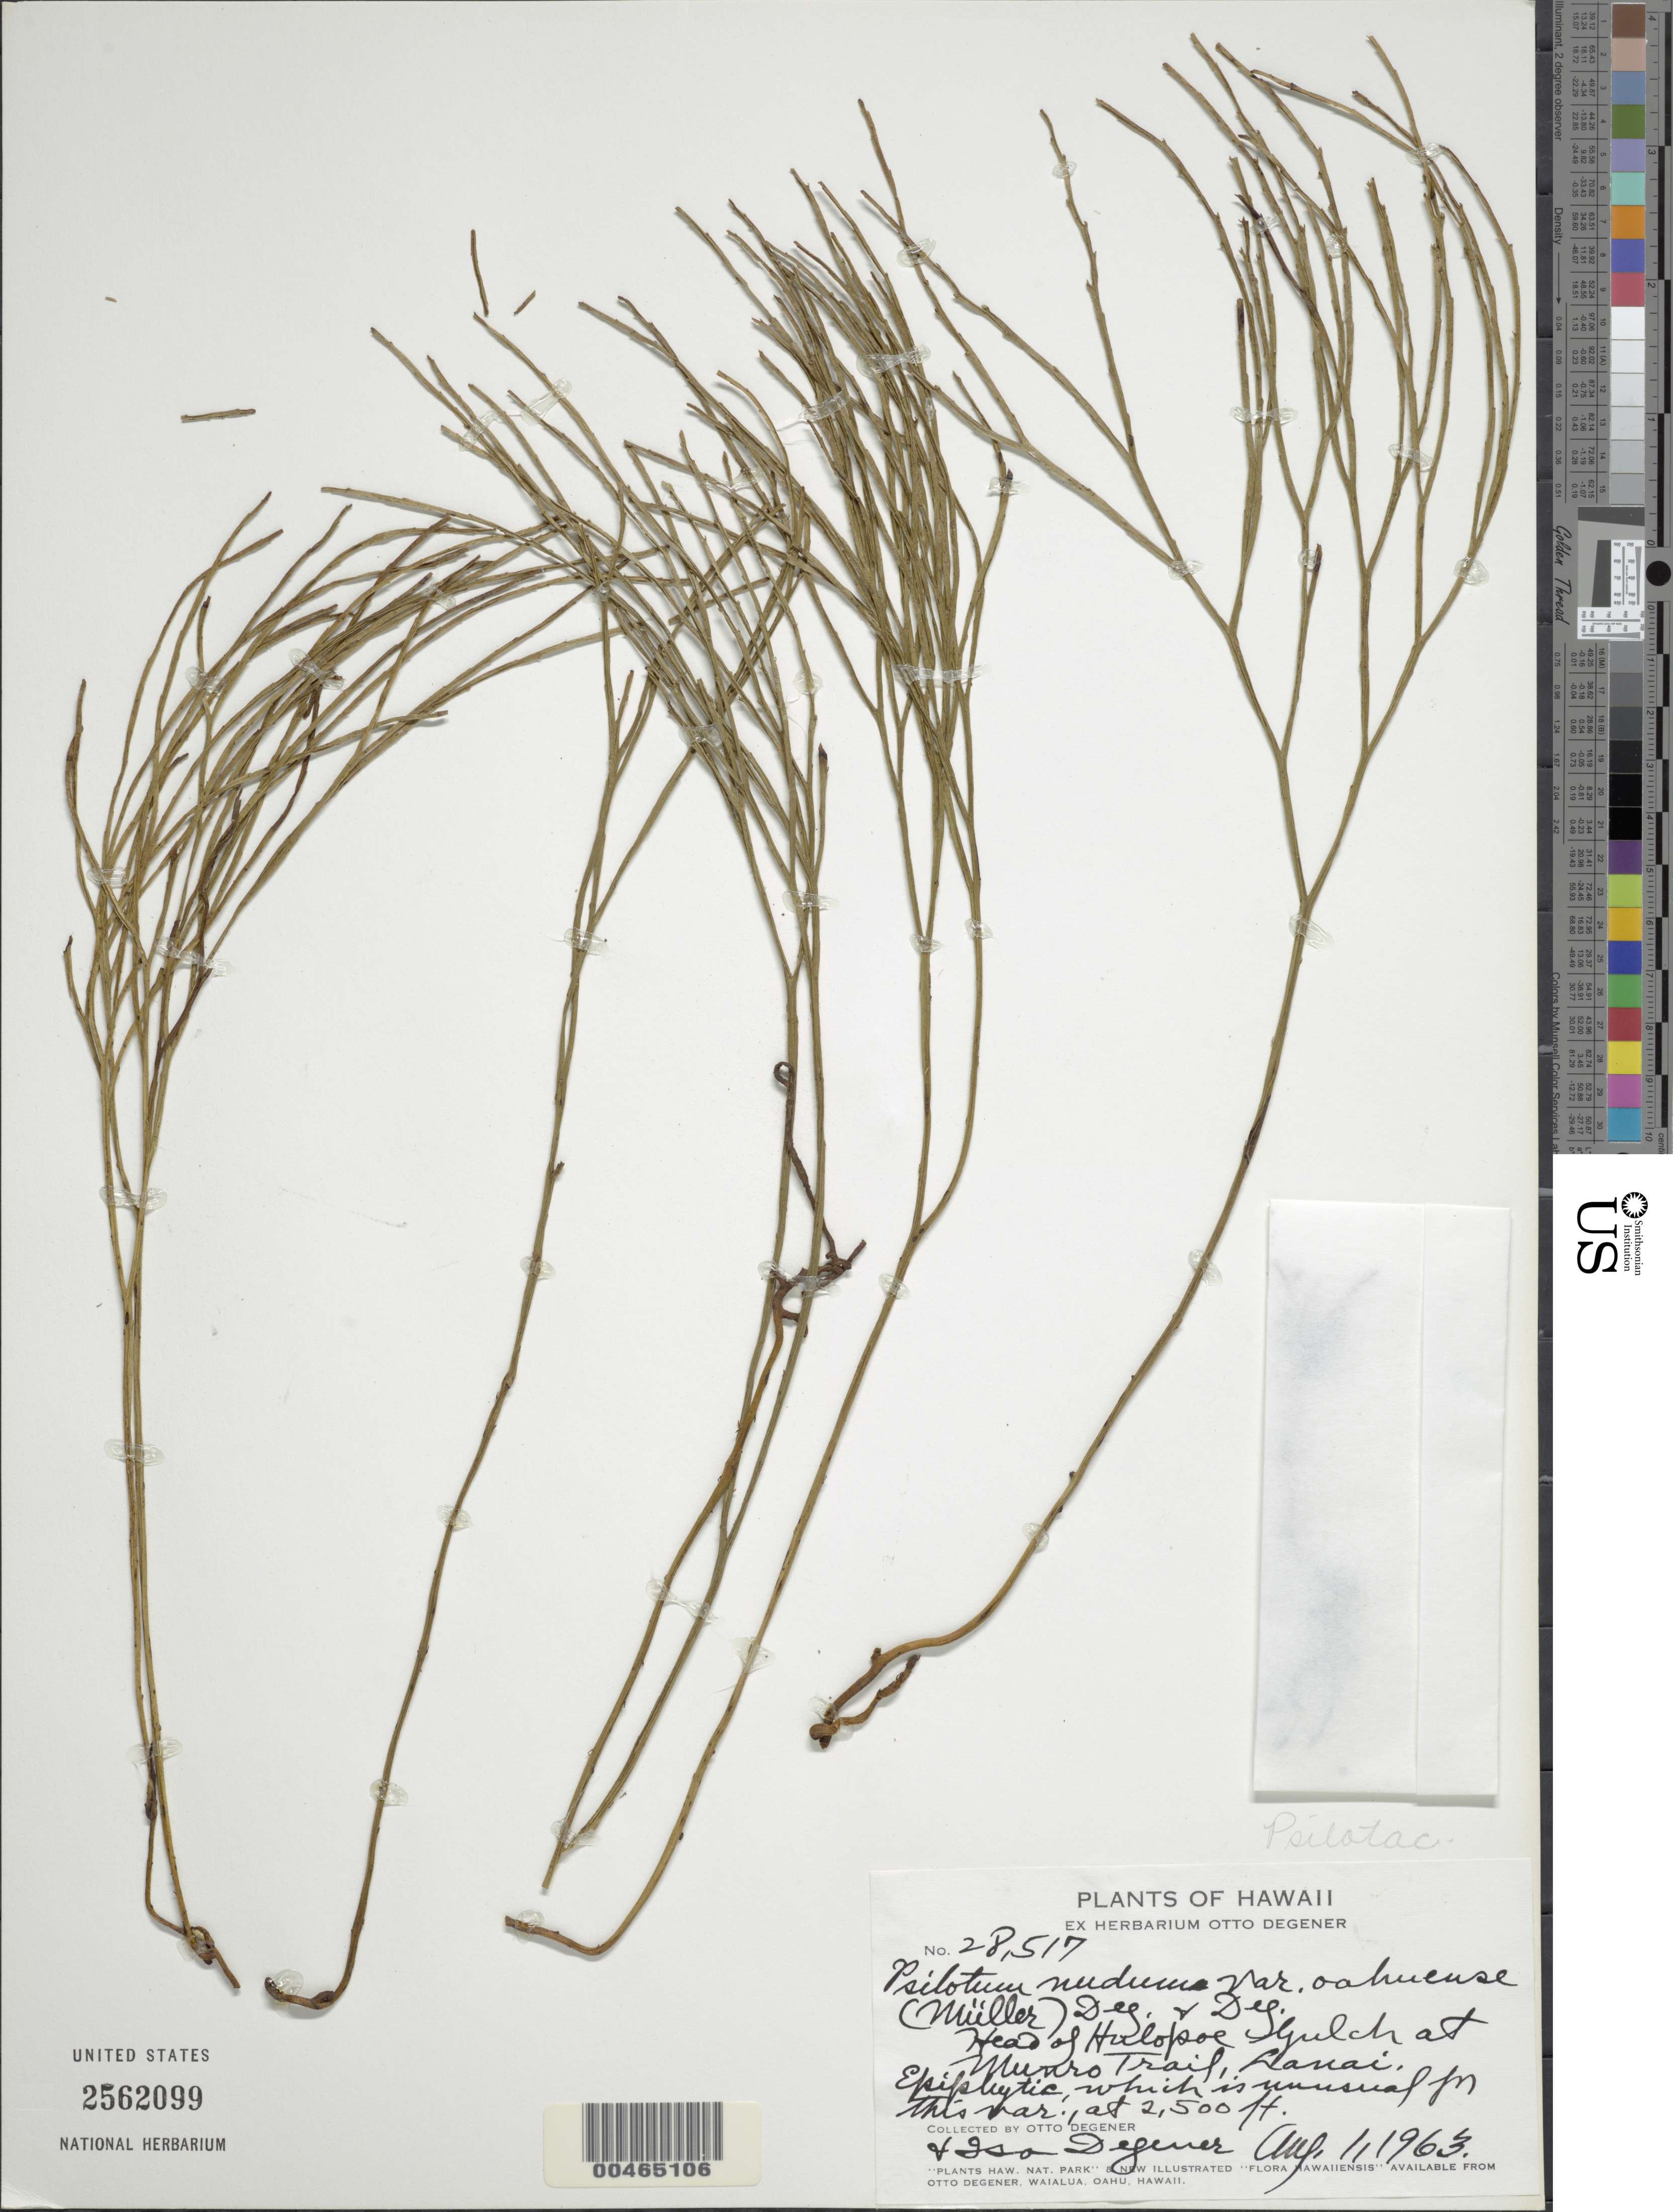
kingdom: Plantae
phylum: Tracheophyta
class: Polypodiopsida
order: Psilotales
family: Psilotaceae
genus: Psilotum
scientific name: Psilotum nudum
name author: (L.) P. Beauv.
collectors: O. Degener & I. Degener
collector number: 28517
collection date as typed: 1 Aug 1963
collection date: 1963-08-01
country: United States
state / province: Hawaii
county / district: Maui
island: Lana'i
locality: Head of Hulopoe Gulch at Munro Trail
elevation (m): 762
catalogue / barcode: US 2562099